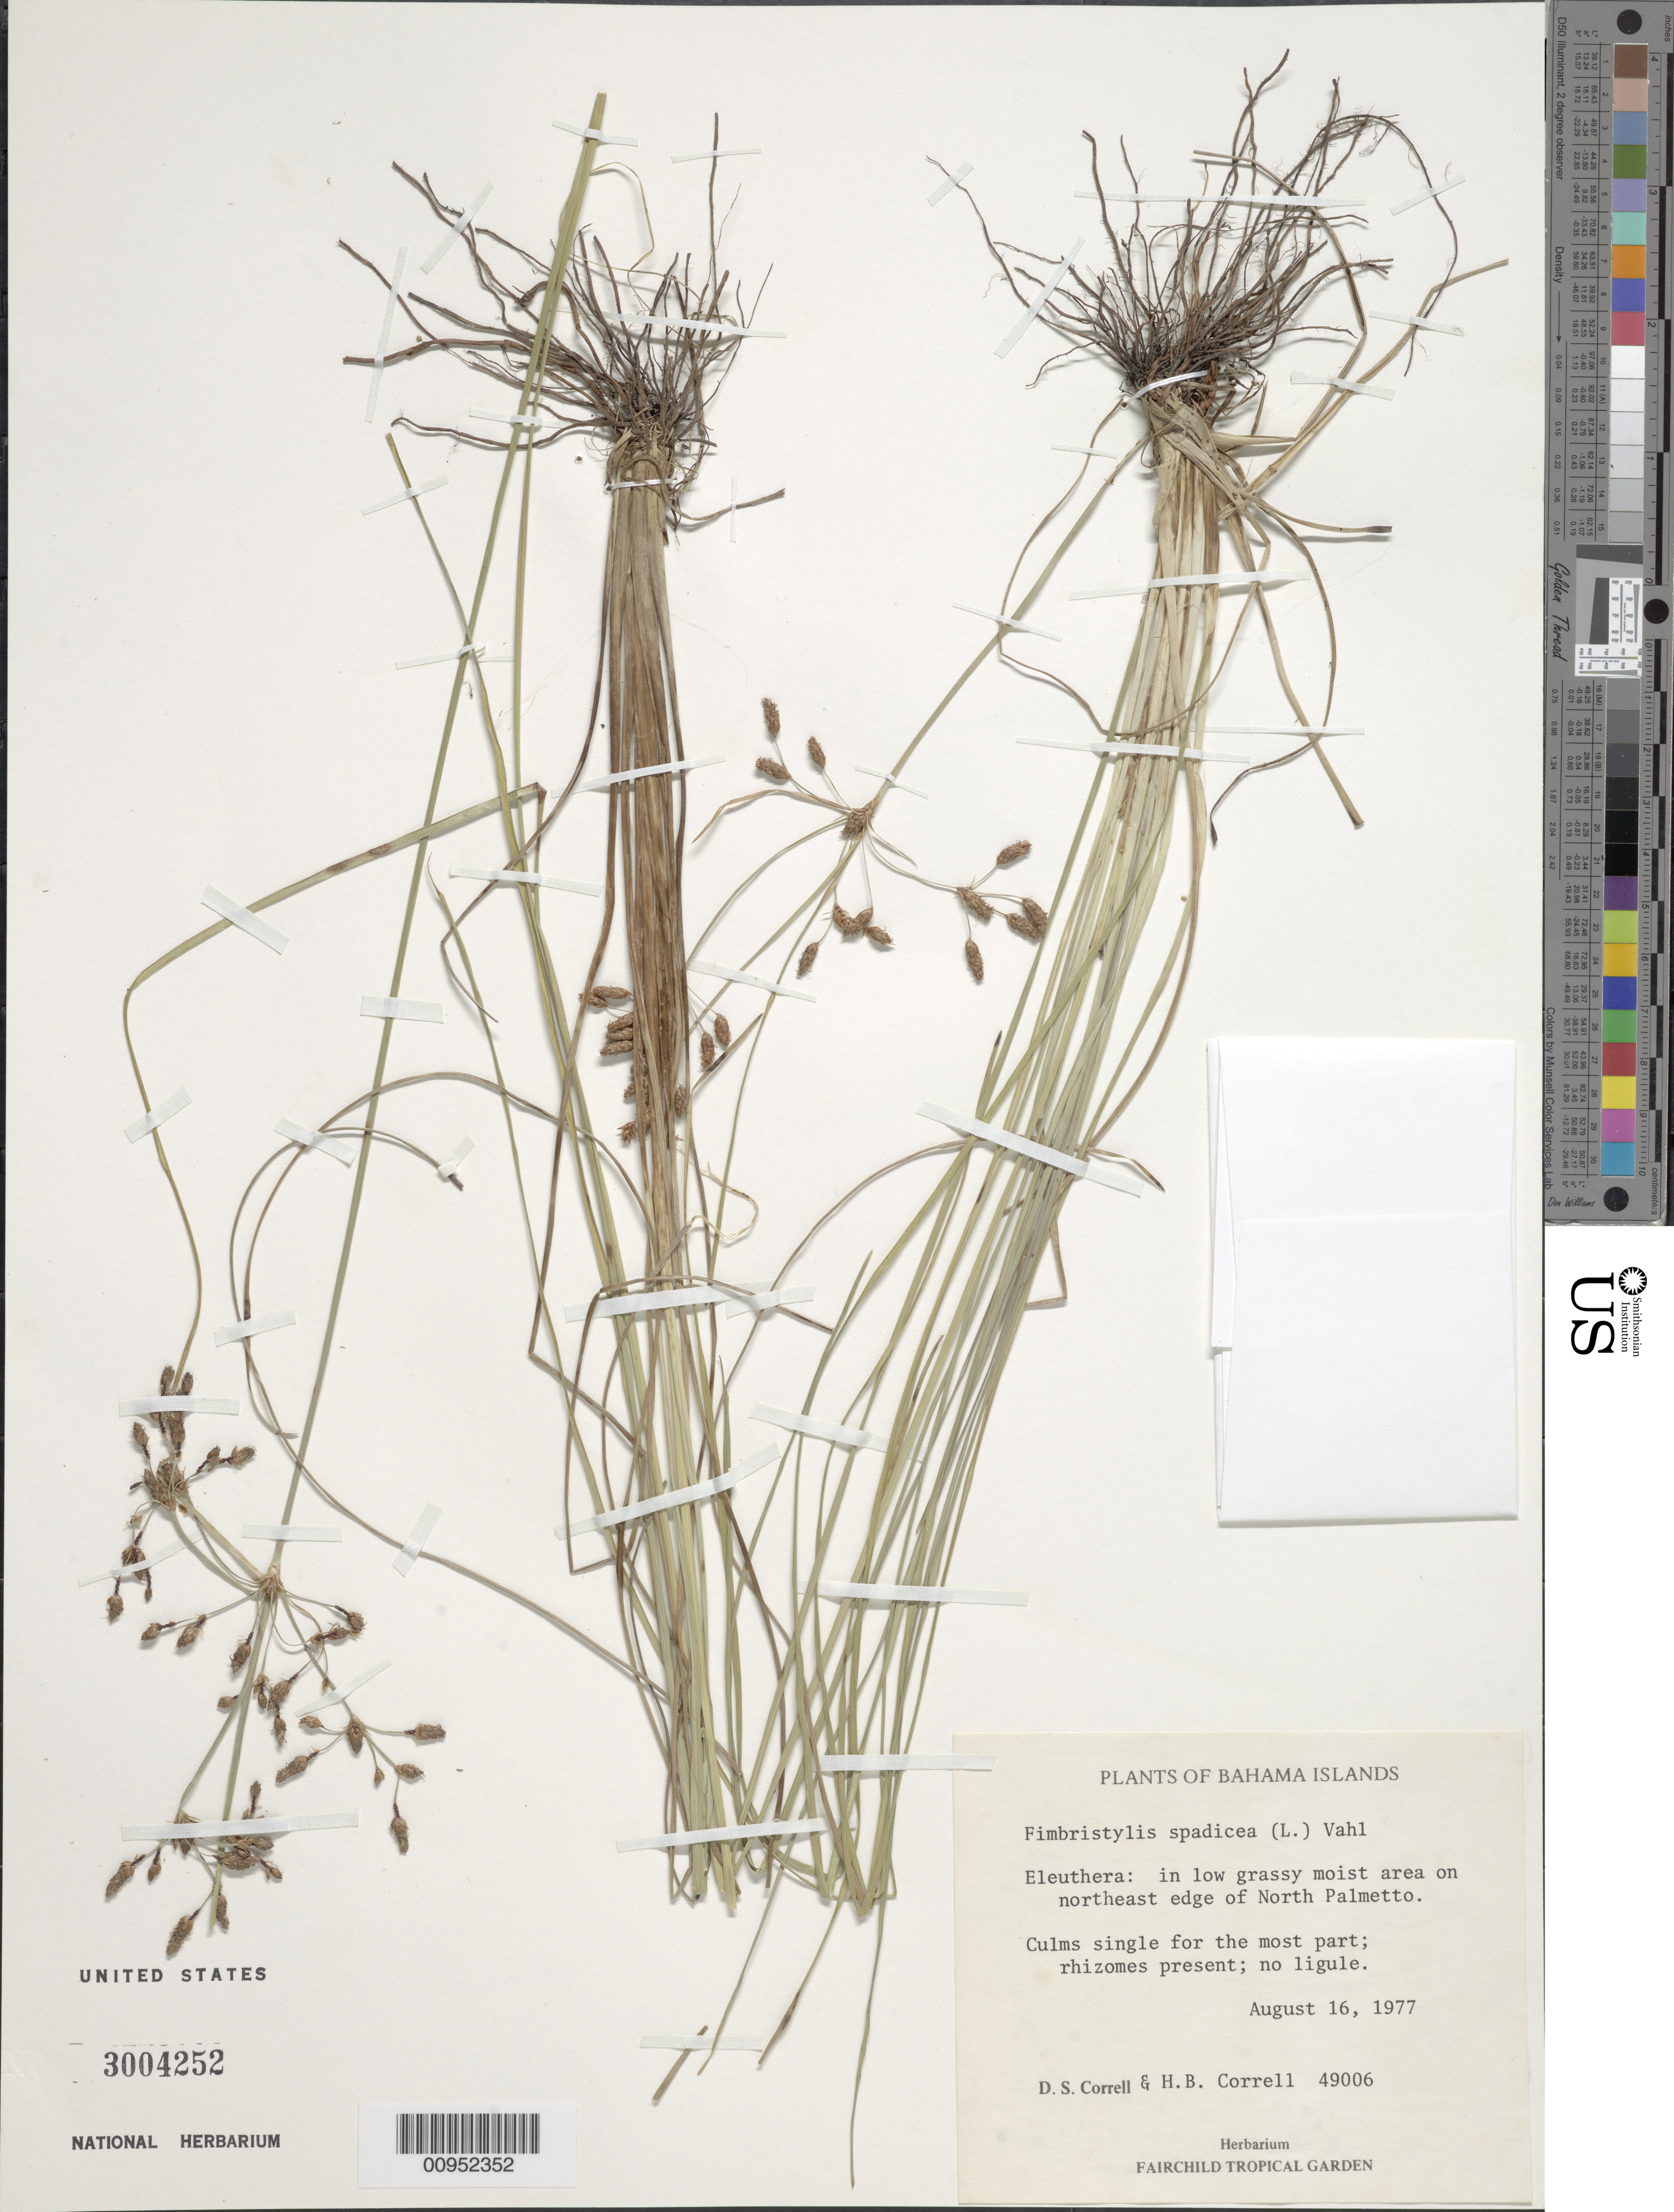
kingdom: Plantae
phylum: Tracheophyta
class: Liliopsida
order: Poales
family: Cyperaceae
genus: Fimbristylis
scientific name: Fimbristylis spadicea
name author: (L.) Vahl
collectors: D. S. Correll & H. Correll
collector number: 49006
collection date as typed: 16 Aug 1977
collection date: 1977-08-16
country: Bahamas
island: Eleuthera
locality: Area on northeast edge of North Palmetto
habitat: In low grassy moist area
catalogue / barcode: US 3004252